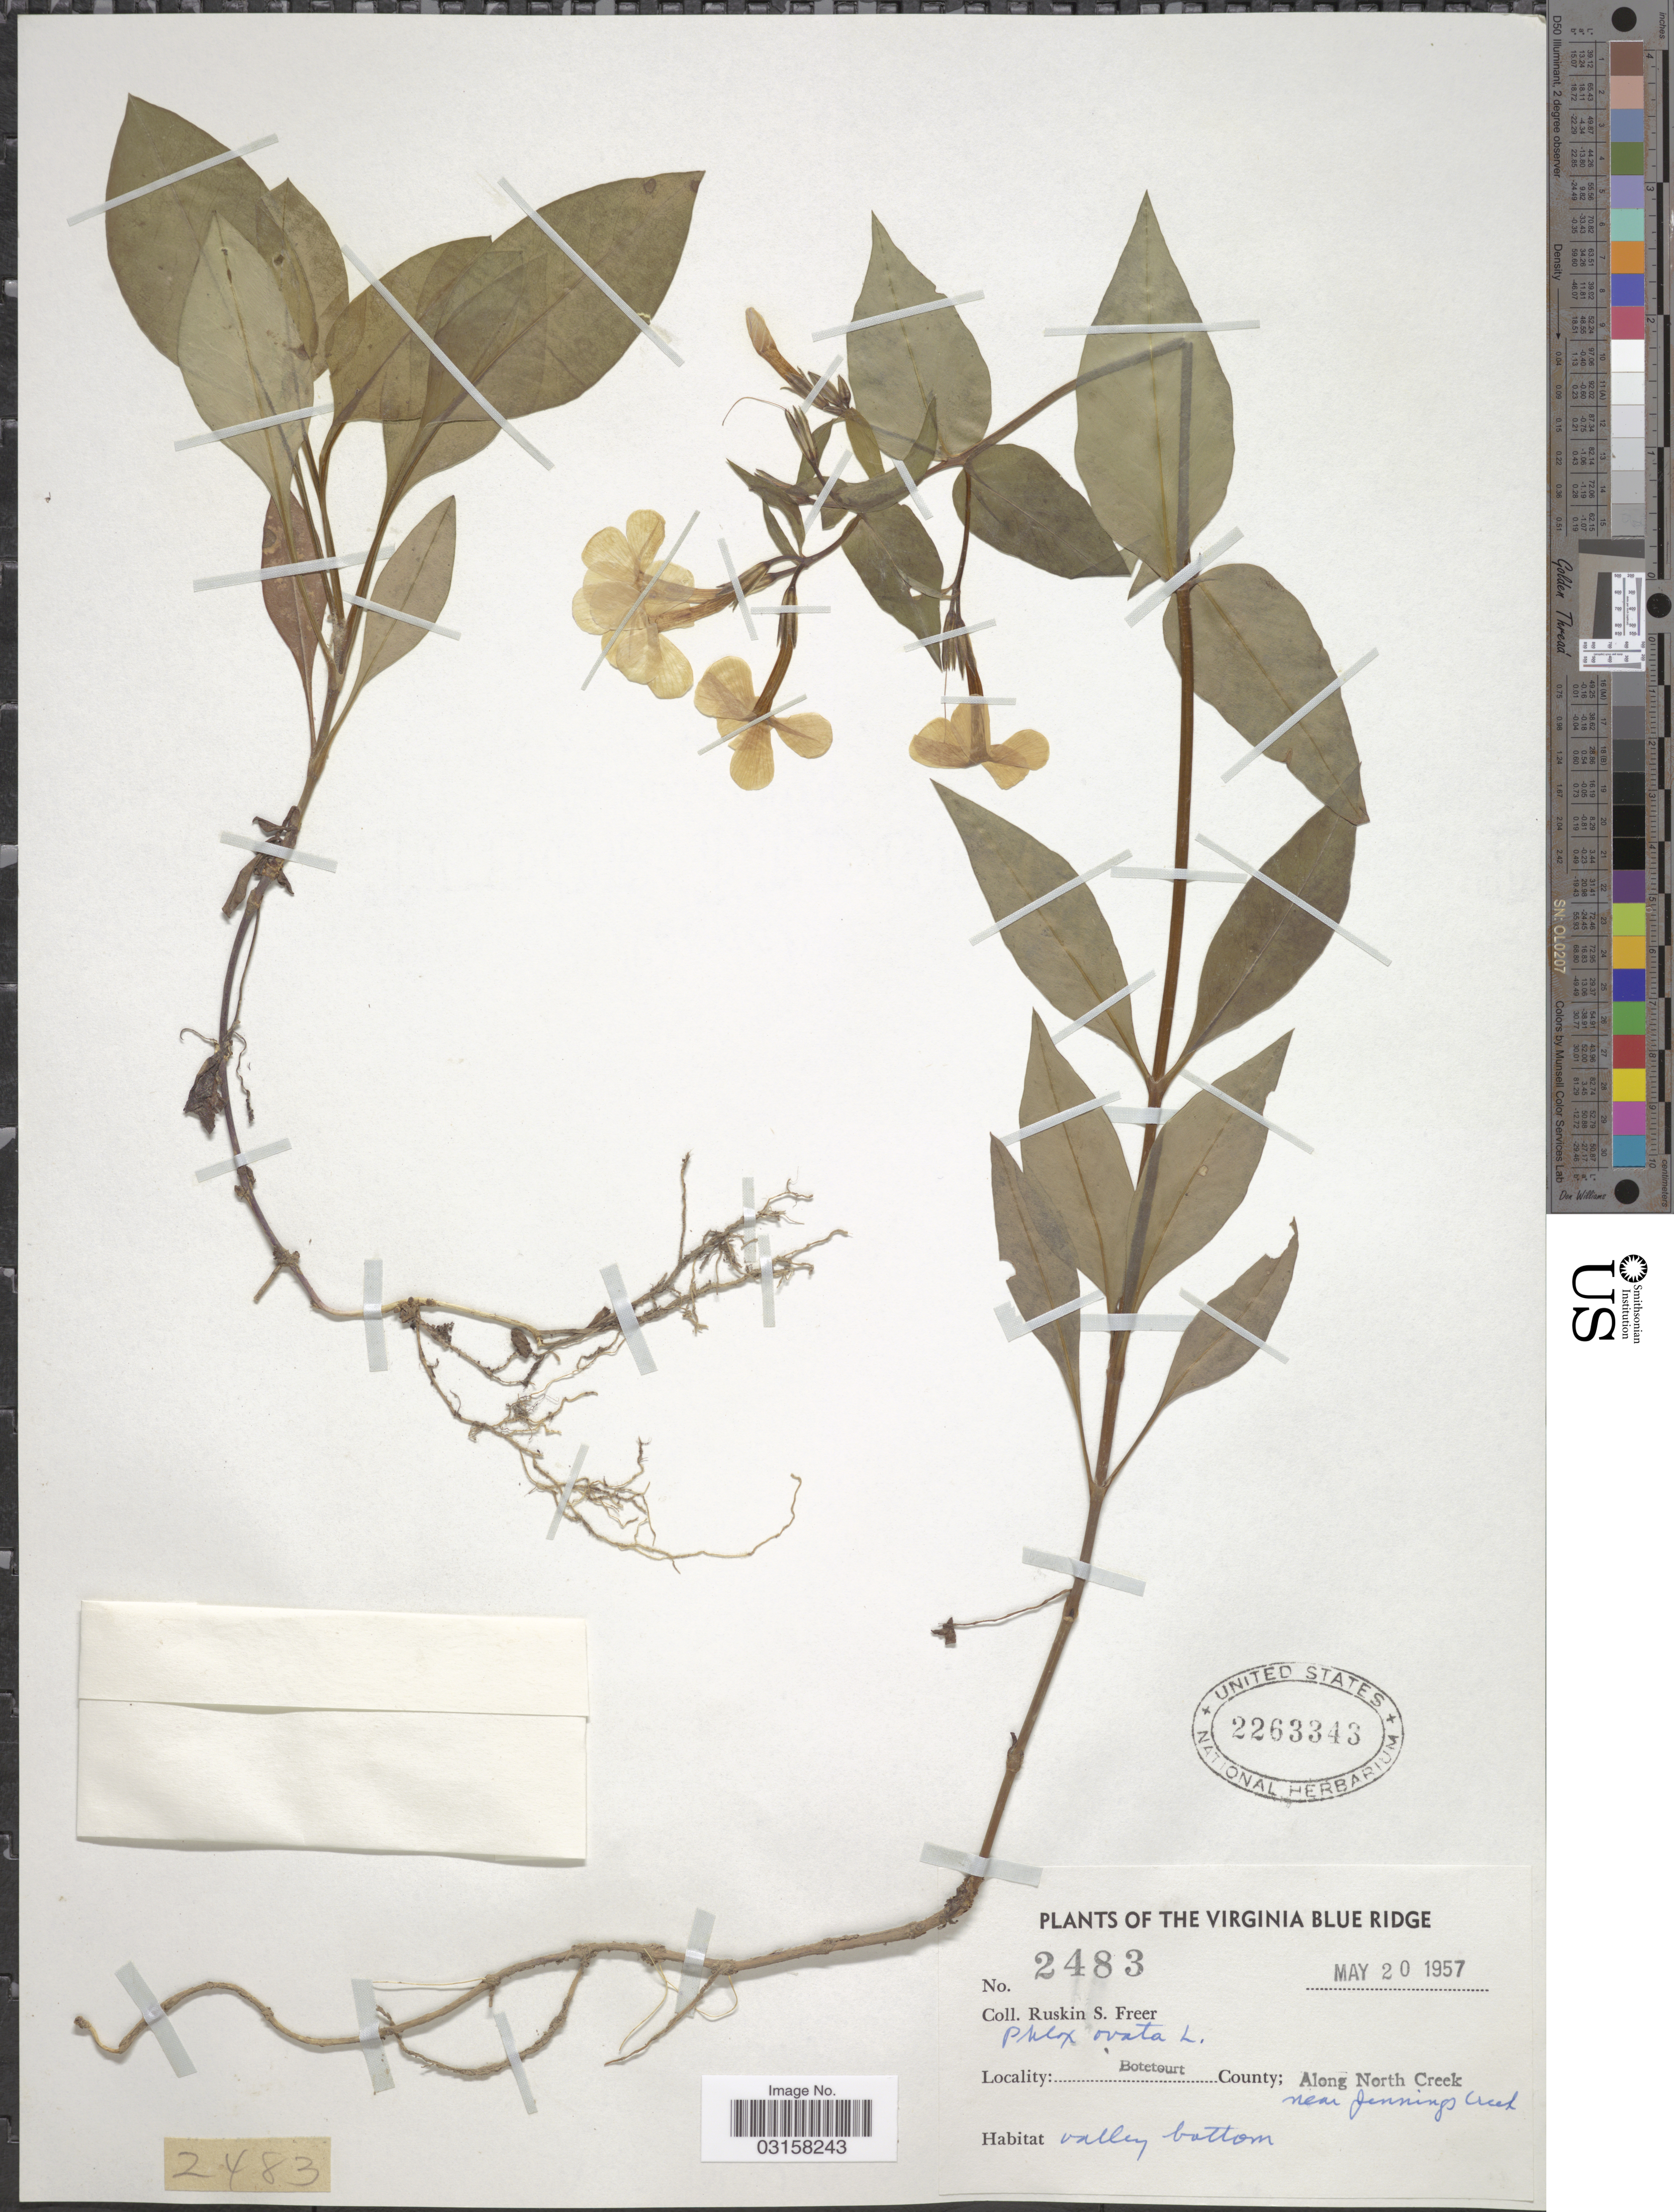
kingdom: Plantae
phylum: Tracheophyta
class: Magnoliopsida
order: Ericales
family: Polemoniaceae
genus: Phlox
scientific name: Phlox ovata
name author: L.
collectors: R. Freer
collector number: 2483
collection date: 1957-05-20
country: United States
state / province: Virginia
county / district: Botetourt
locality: Virginia Blue Ridge. Botetourt County; Along North Creek, near Jennings Creek.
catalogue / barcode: US 2263343